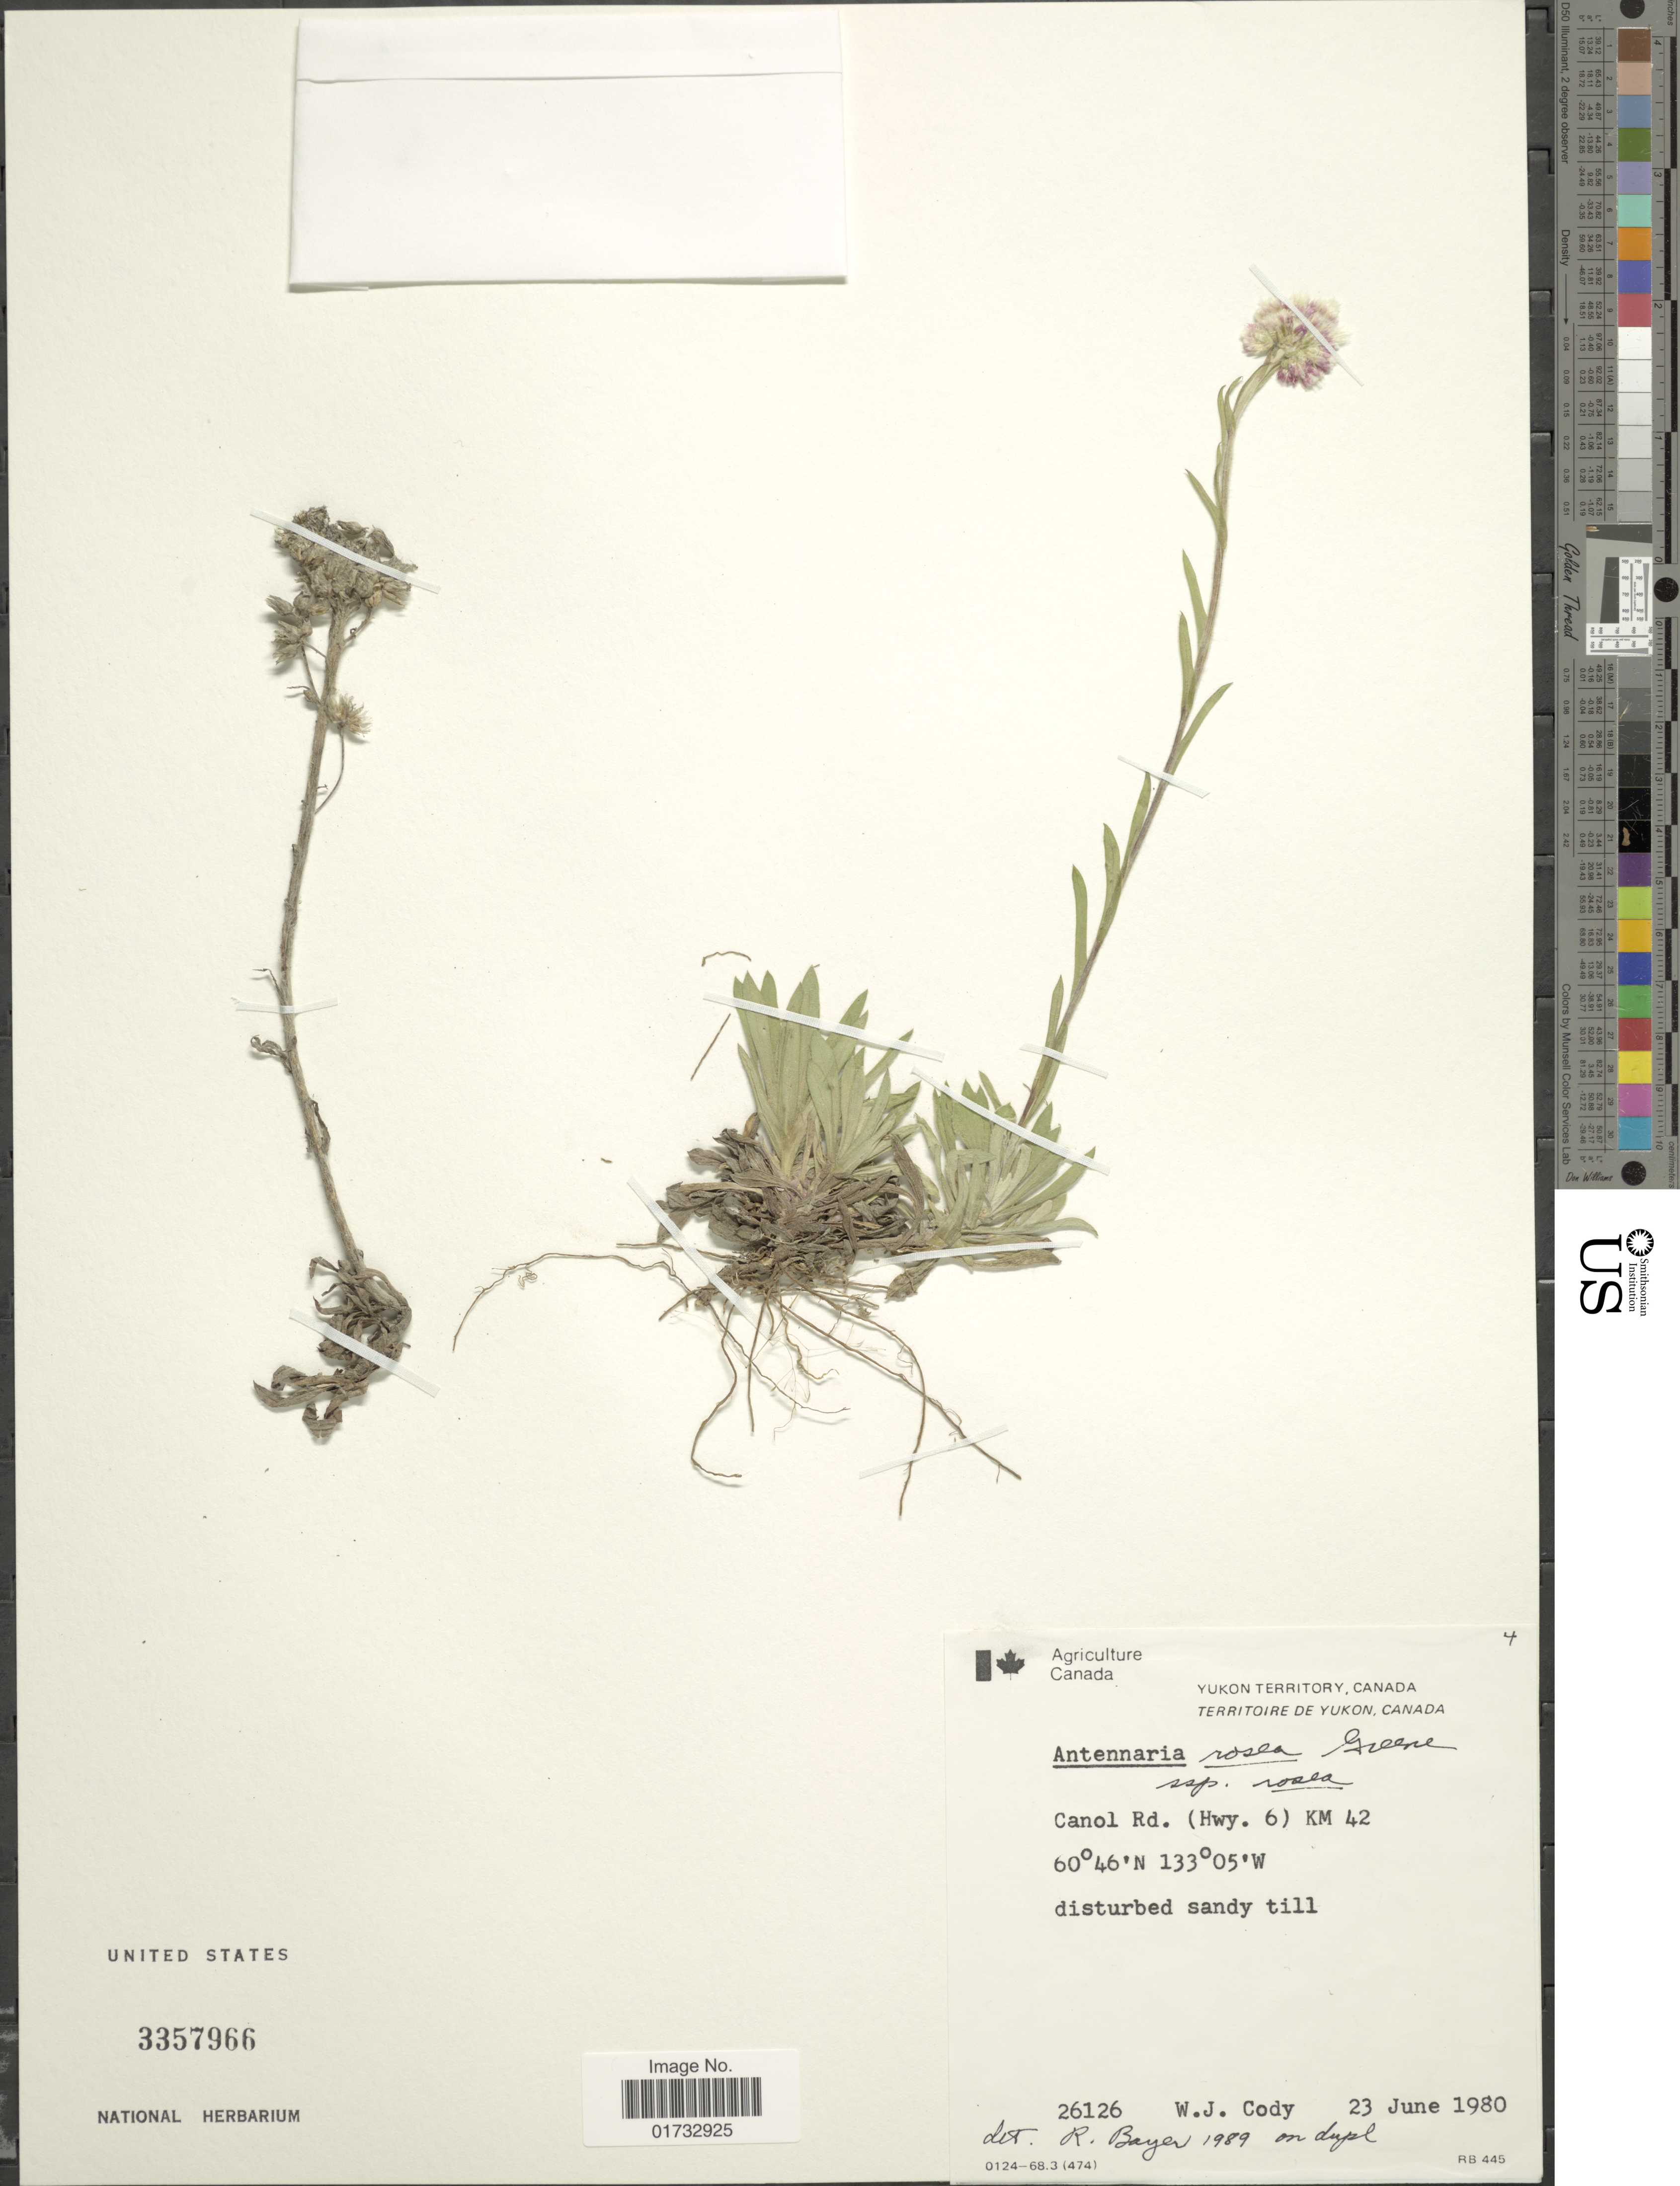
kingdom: Plantae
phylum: Tracheophyta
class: Magnoliopsida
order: Asterales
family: Asteraceae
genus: Antennaria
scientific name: Antennaria rosea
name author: Greene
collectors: W. Cody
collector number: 26126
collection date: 1980-06-23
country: Canada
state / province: Yukon Territory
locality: Canol Rd. (Hwy. 6) KM 42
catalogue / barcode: US 3357966